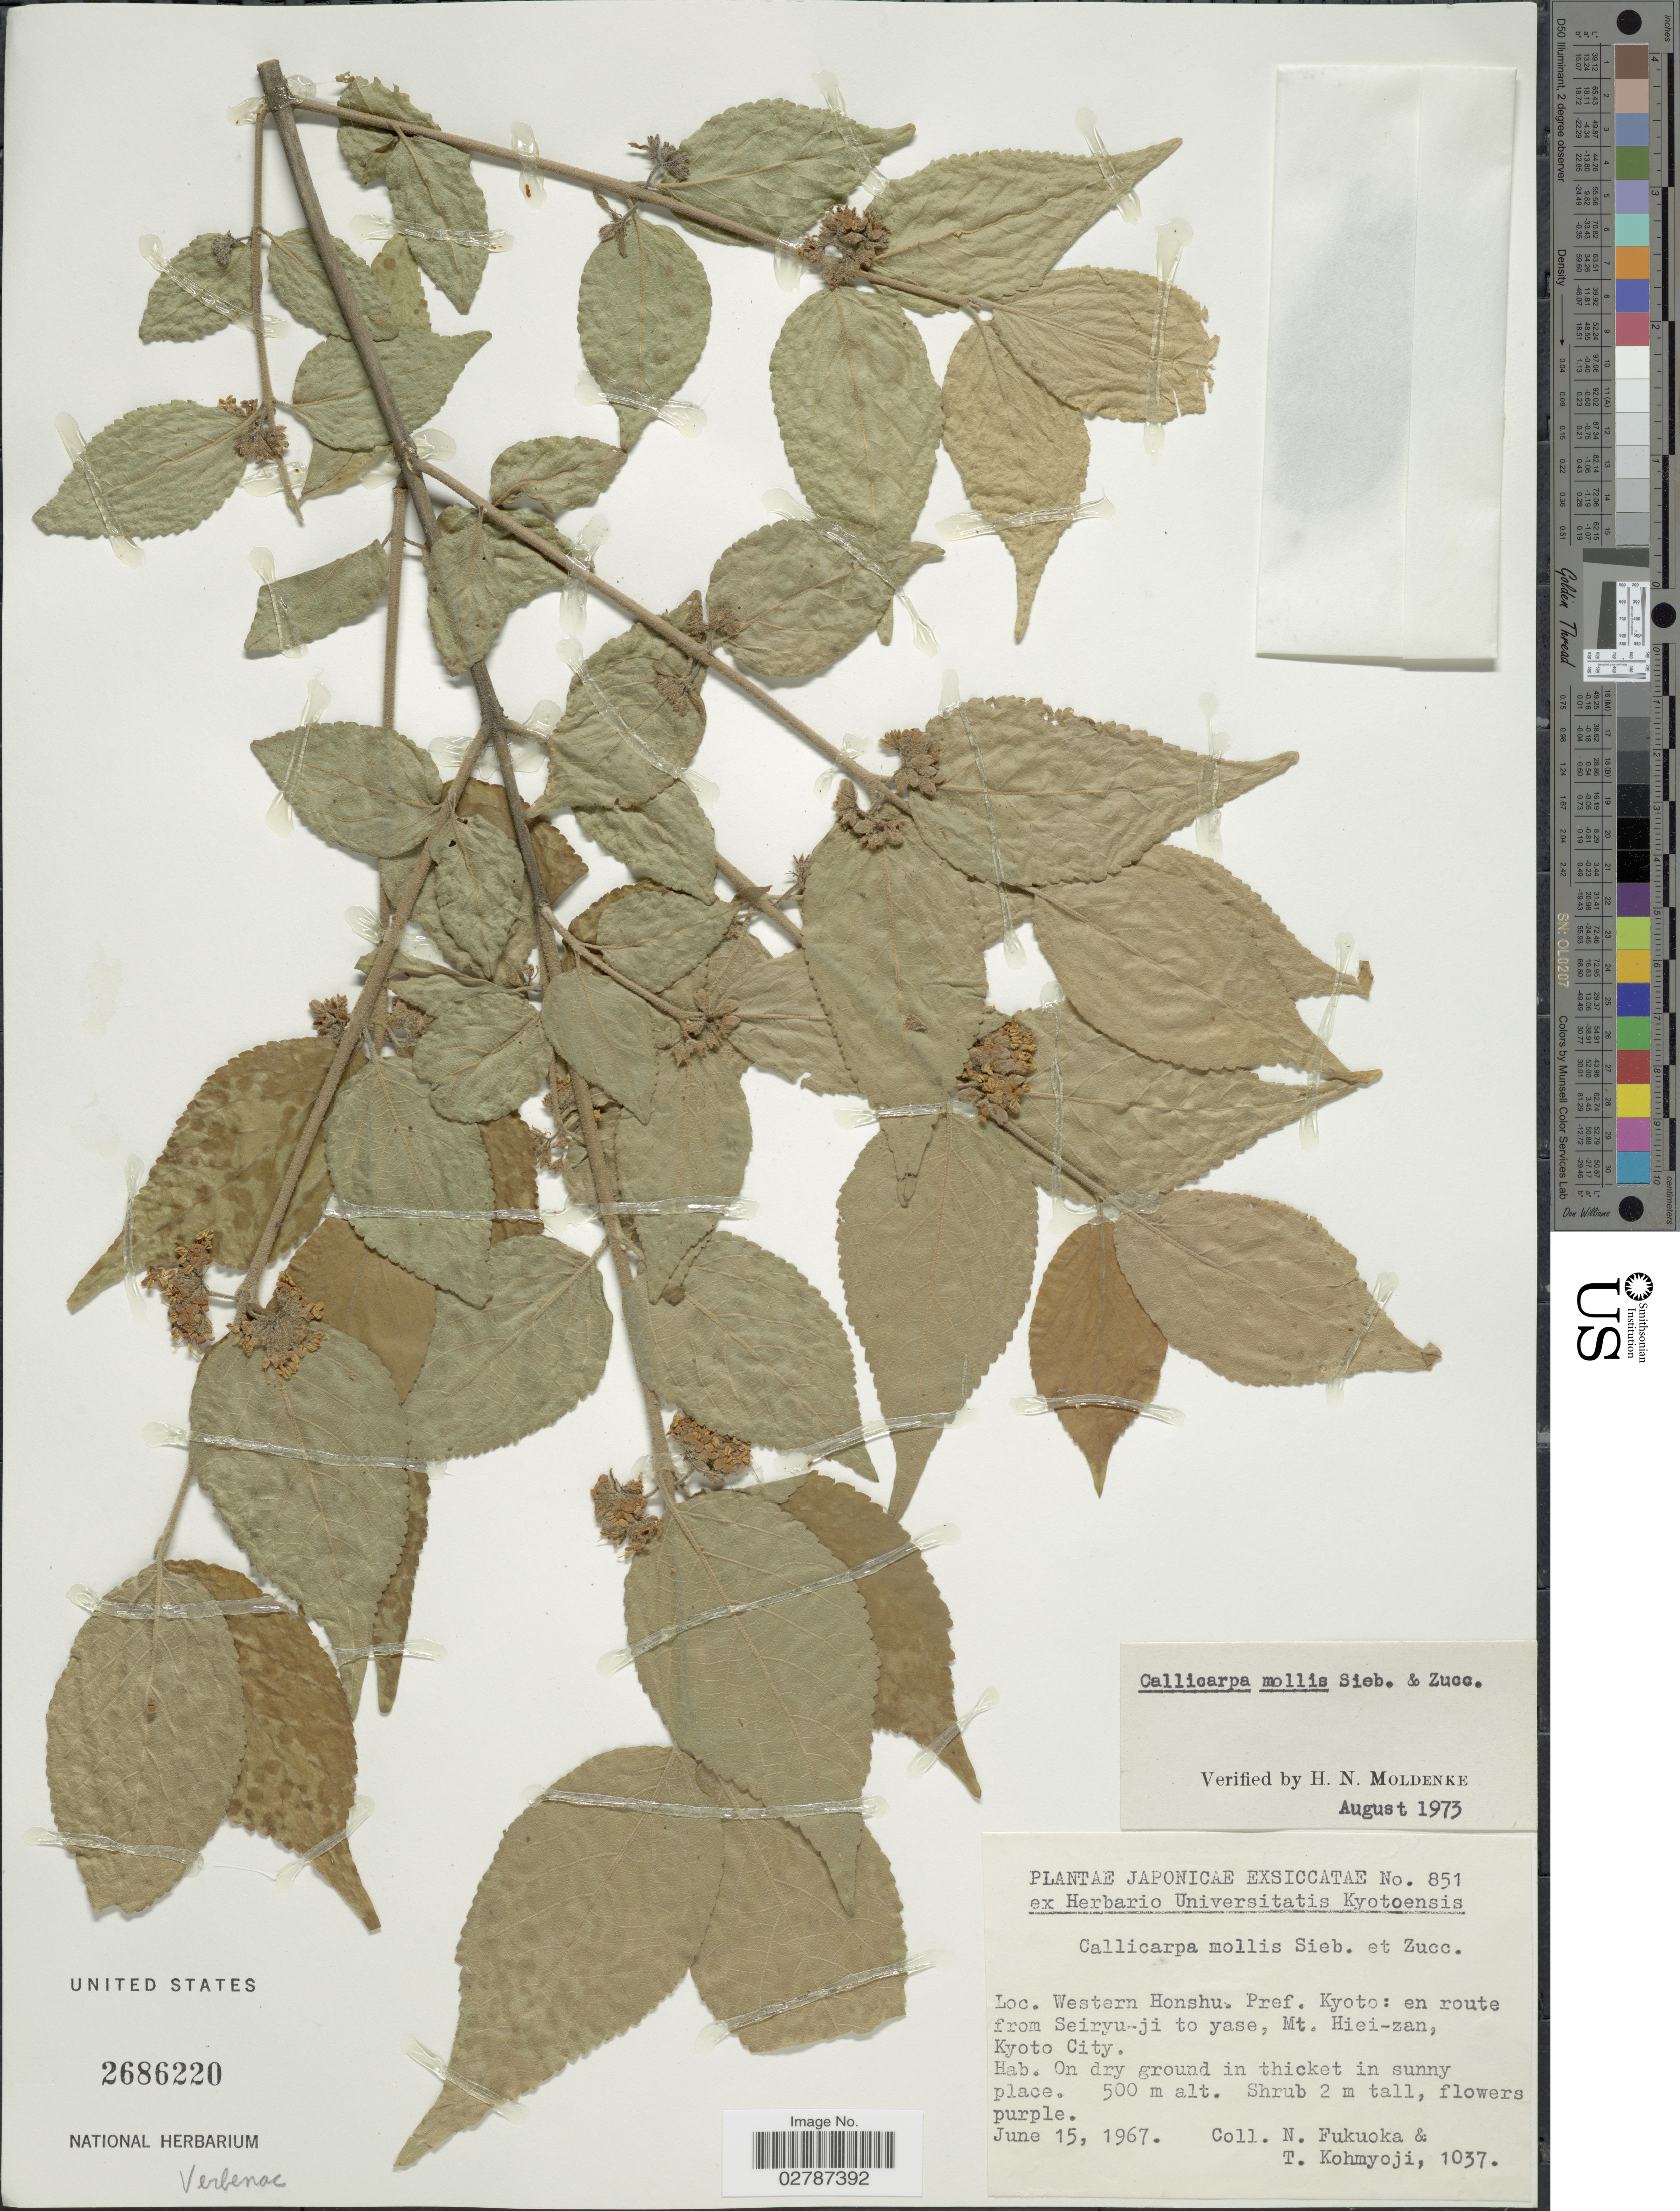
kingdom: Plantae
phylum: Tracheophyta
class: Magnoliopsida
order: Lamiales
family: Lamiaceae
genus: Callicarpa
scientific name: Callicarpa mollis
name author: Siebold & Zucc.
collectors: N. Fukuoka & T. Kohmyoji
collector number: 1037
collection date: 1967-06-15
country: Japan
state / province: Kyoto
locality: Western Honshu. Pref. Kyoto: en route from Seiryu-ji to yase, Mt. Hiei-zan, Kyoto City.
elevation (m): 500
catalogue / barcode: US 2686220